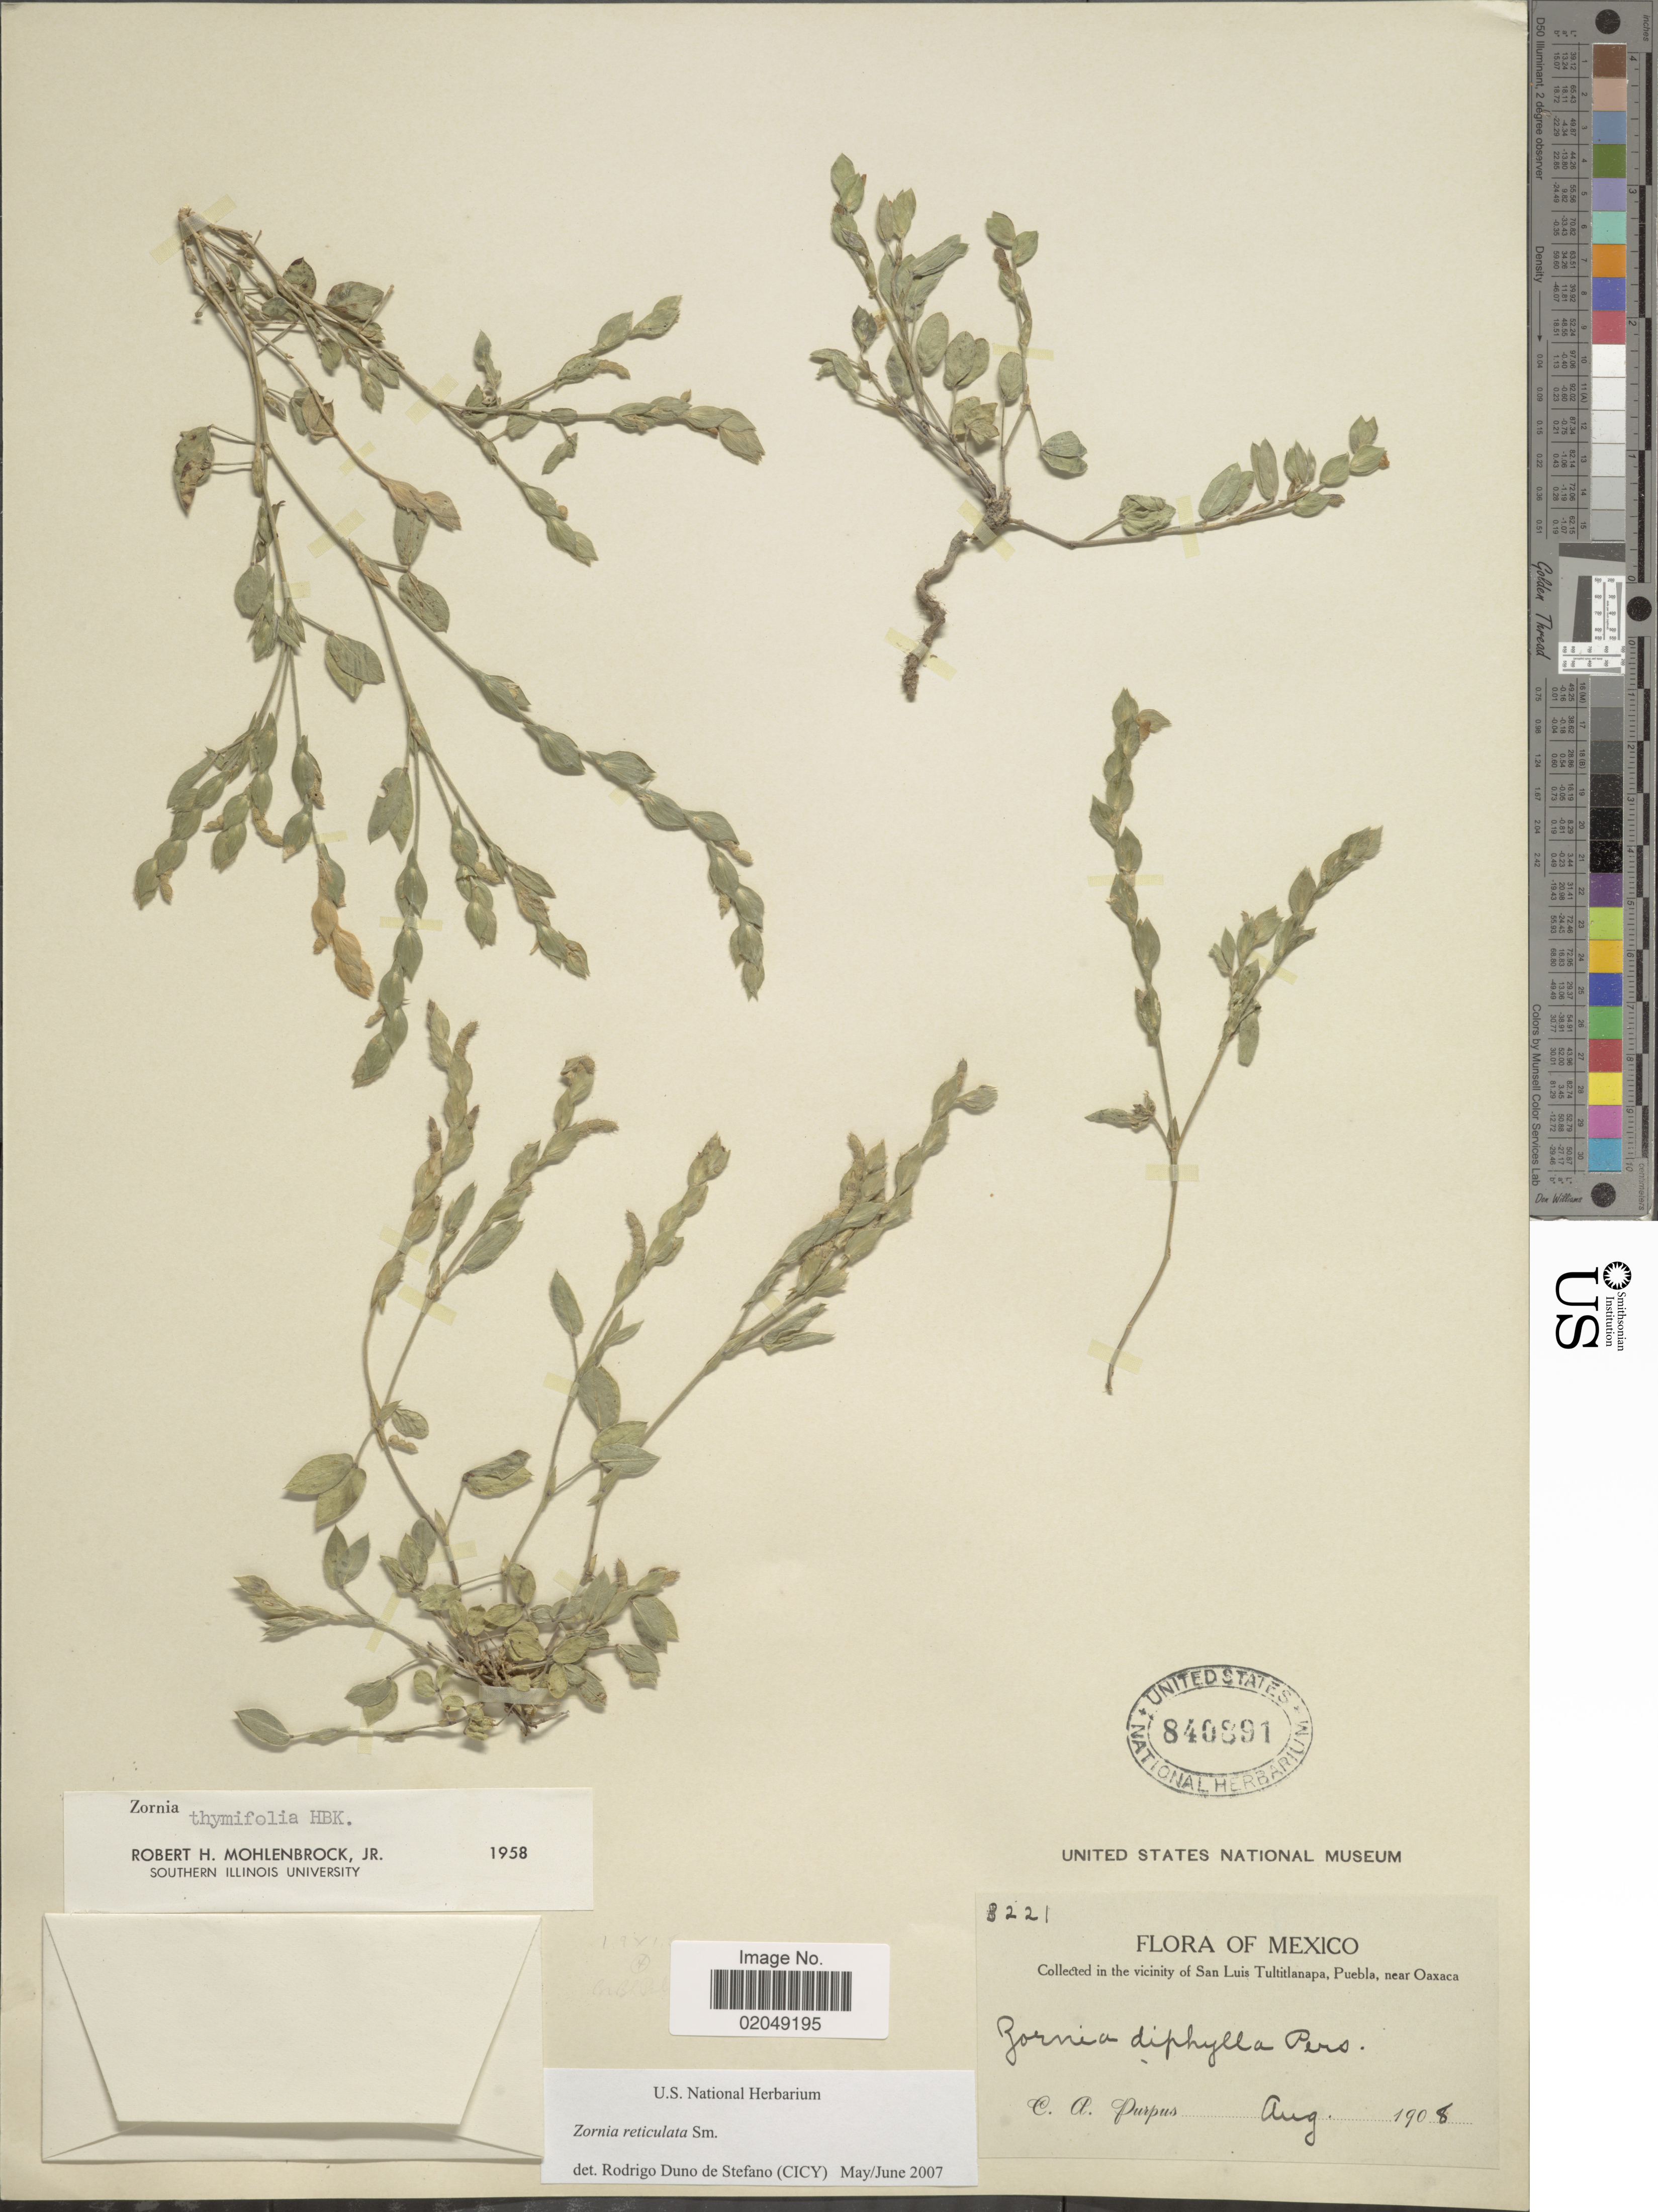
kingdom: Plantae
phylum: Tracheophyta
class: Magnoliopsida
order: Fabales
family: Fabaceae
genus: Zornia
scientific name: Zornia reticulata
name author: Sm.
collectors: C. A. Purpus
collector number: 3221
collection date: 1905-08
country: Mexico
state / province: Puebla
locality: In the vicinity of San Luis Tultitlanapa, near Oaxaca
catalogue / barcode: US 840891